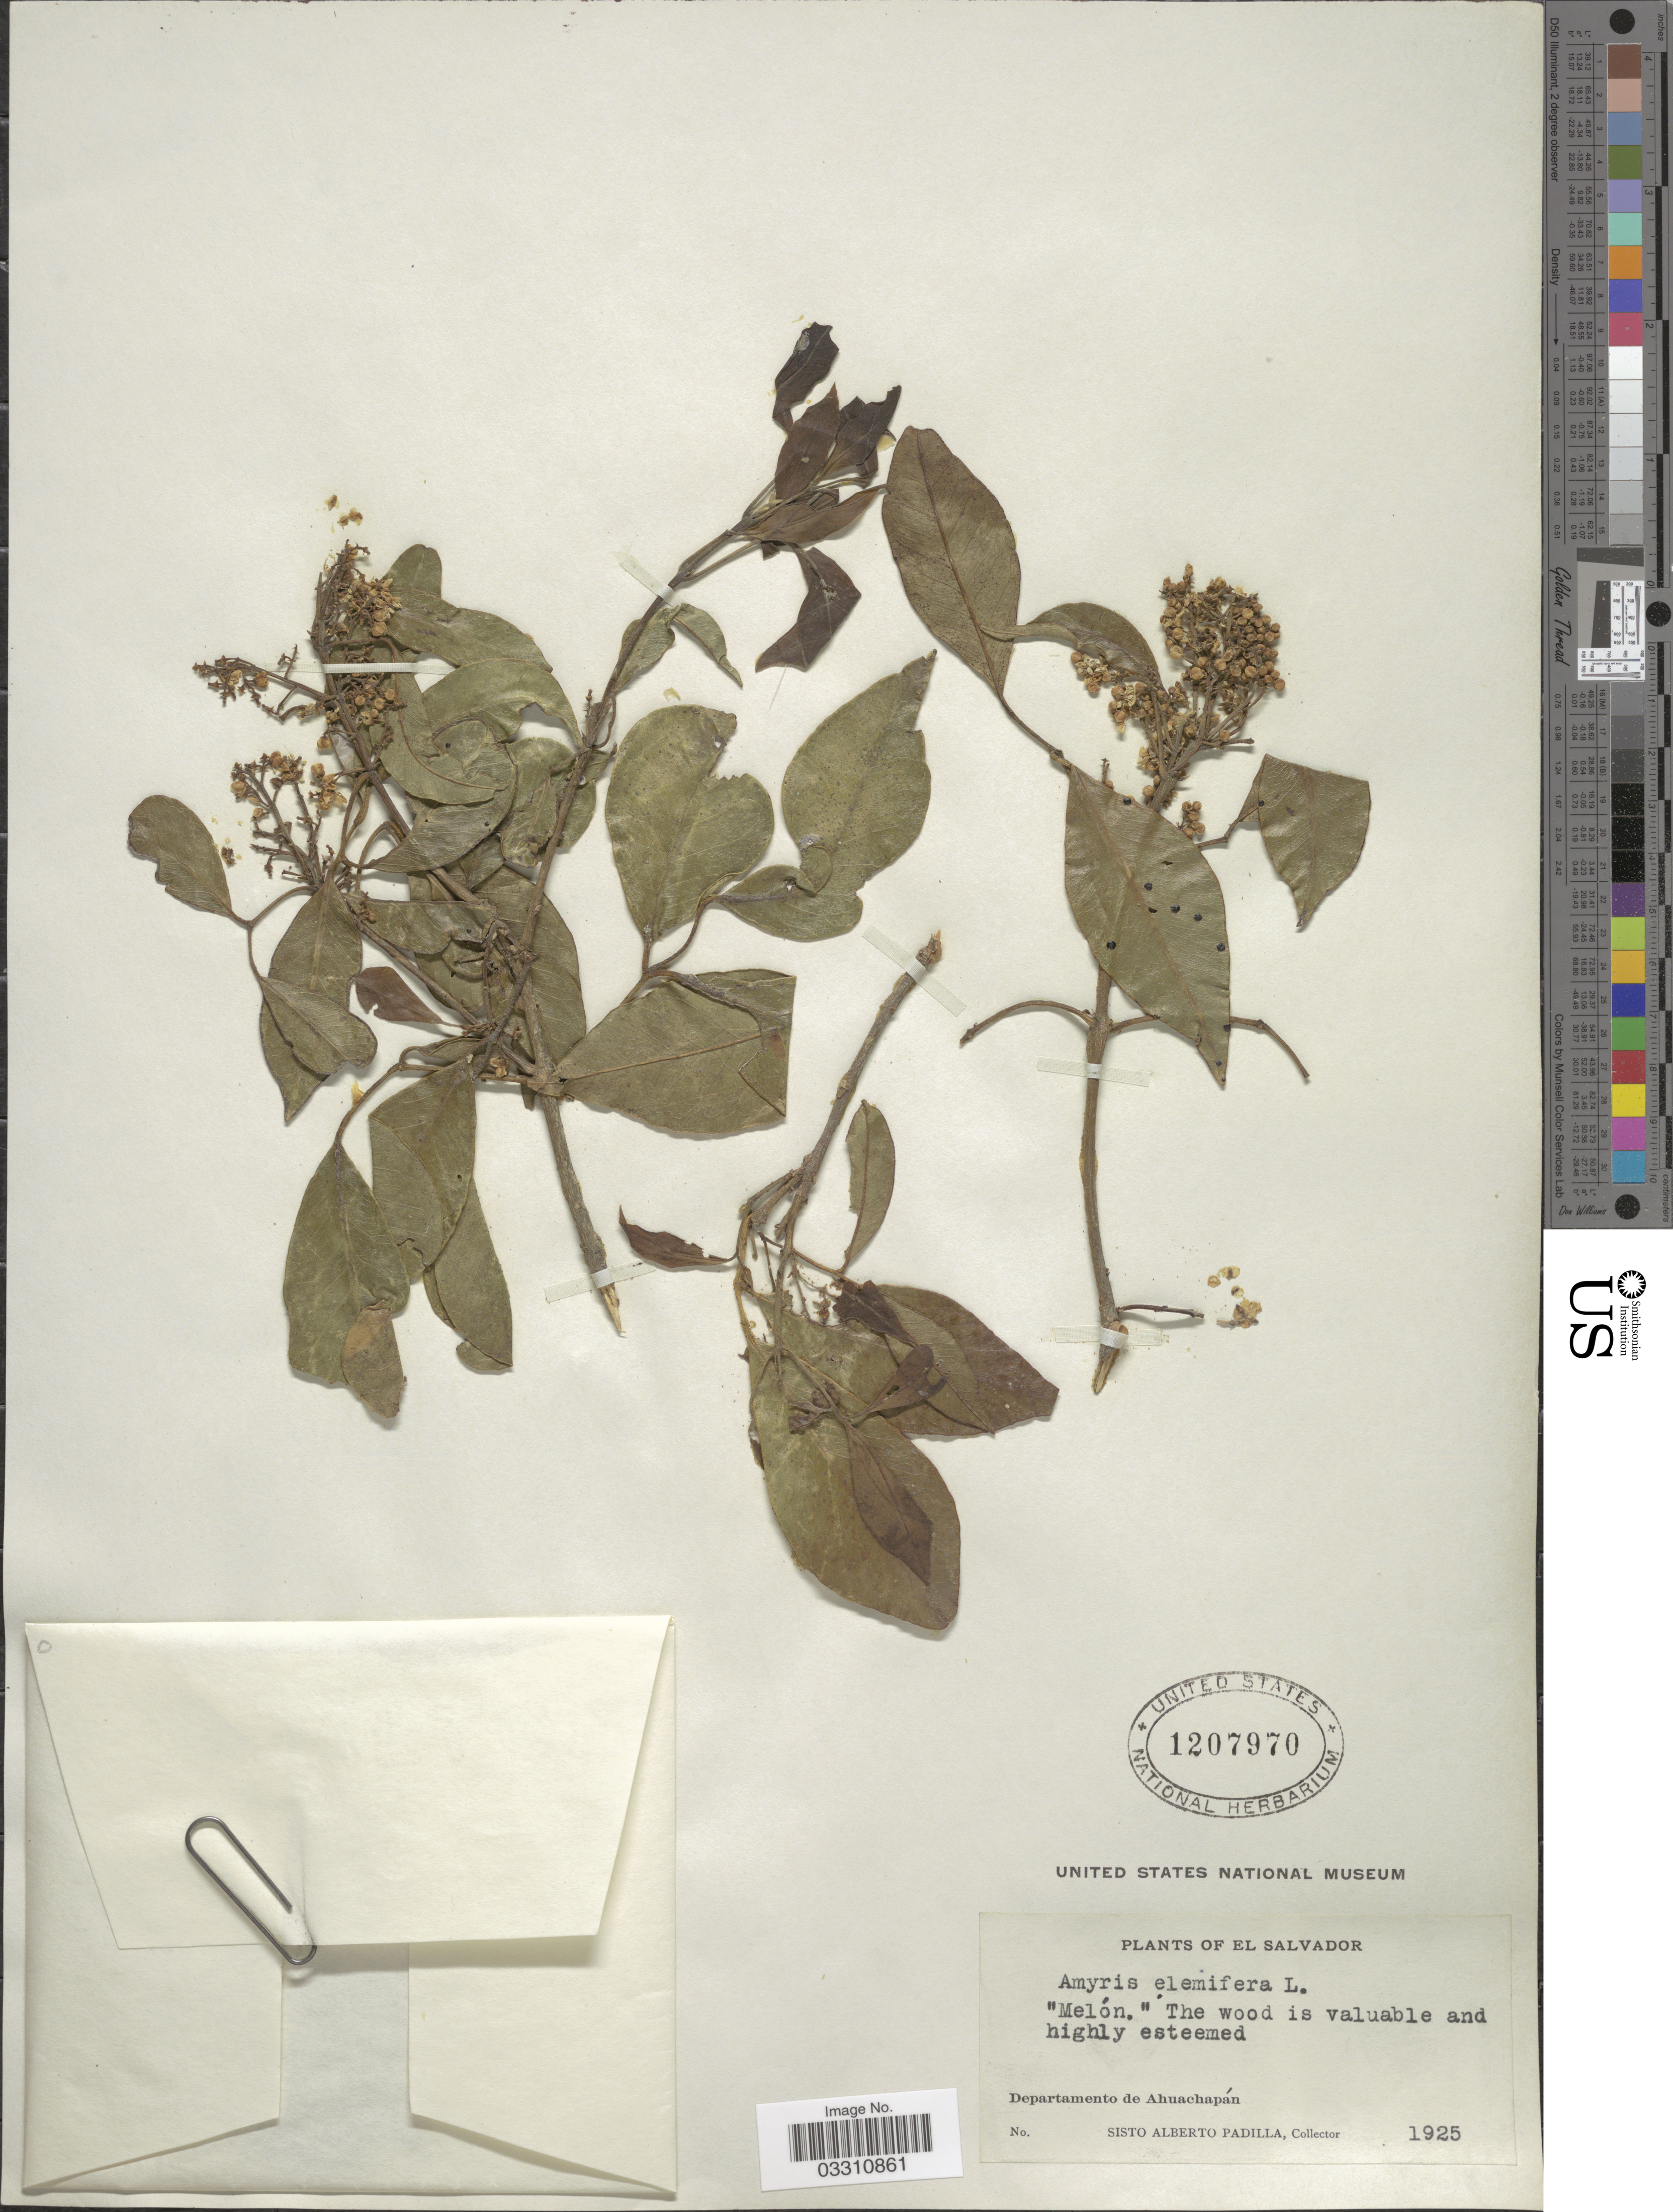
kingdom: Plantae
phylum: Tracheophyta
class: Magnoliopsida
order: Sapindales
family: Rutaceae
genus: Amyris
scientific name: Amyris balsamifera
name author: L.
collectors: S. A. Padilla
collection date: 1925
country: El Salvador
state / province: Ahuachapan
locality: Departamento de Ahuachapán.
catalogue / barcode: US 1207970